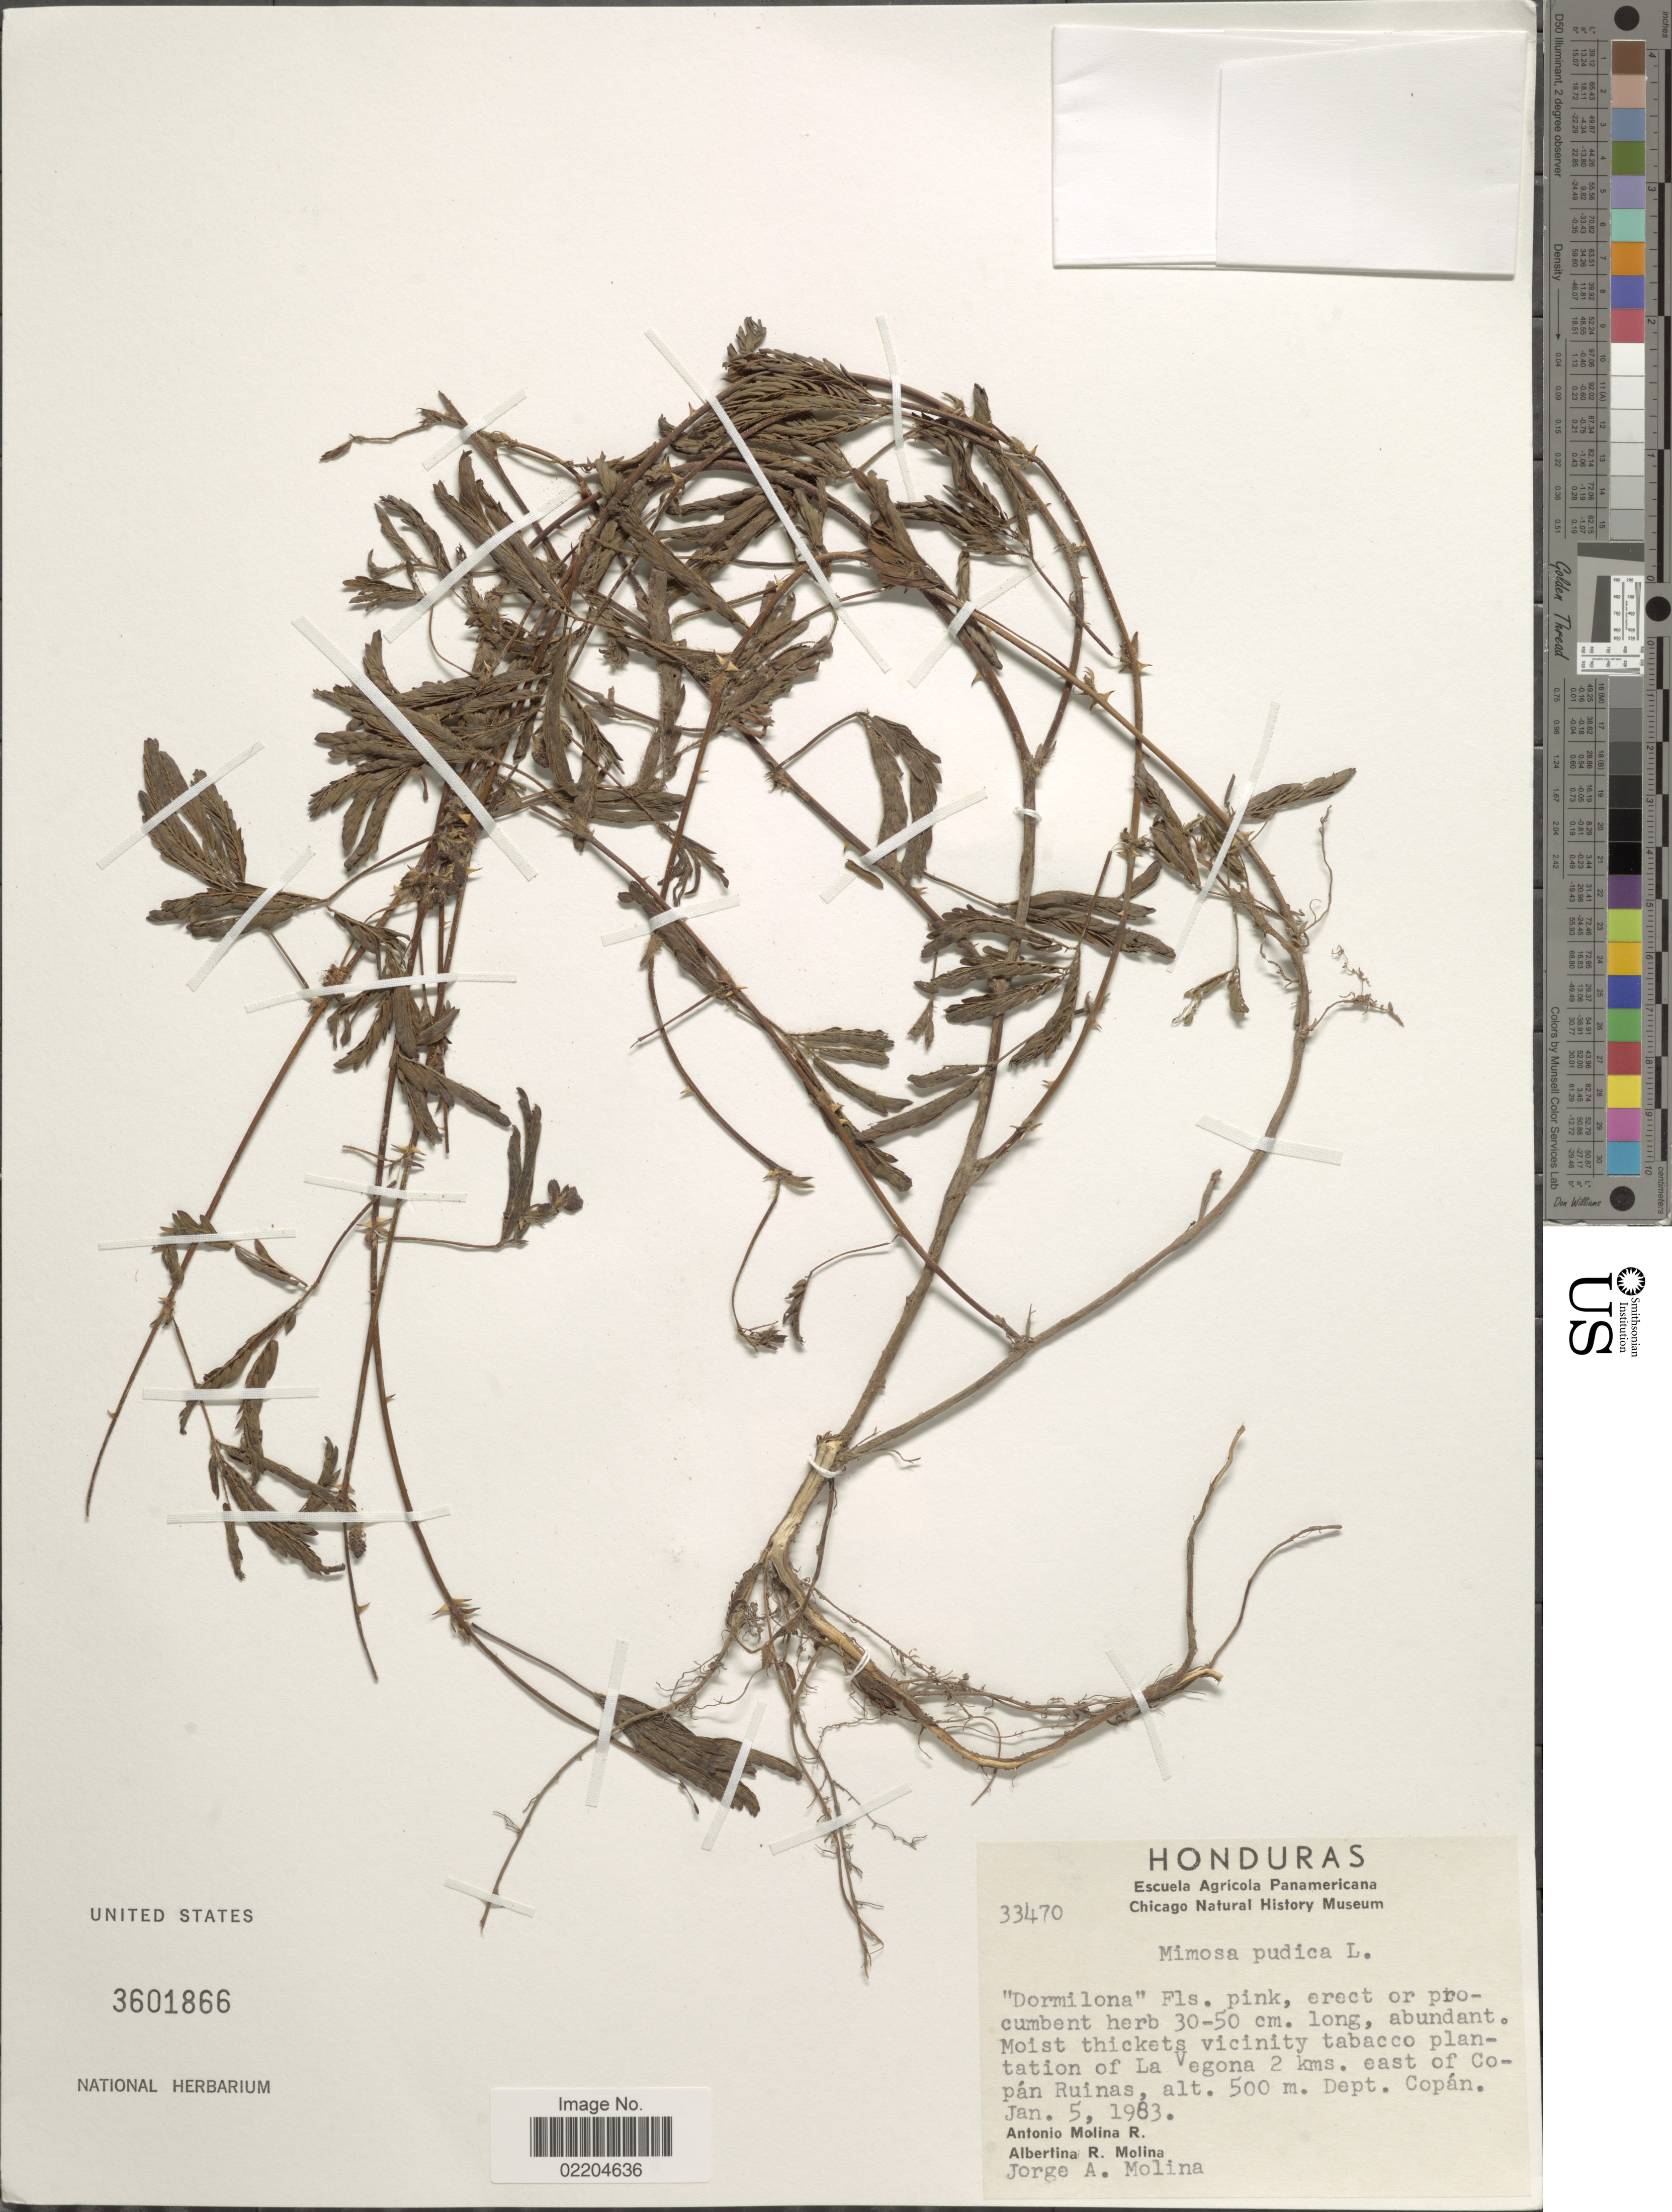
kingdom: Plantae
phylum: Tracheophyta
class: Magnoliopsida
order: Fabales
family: Fabaceae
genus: Mimosa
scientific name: Mimosa pudica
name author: L.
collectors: A. Molina R., A. R. Molina & J. A. Molina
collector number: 33470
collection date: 1983-01-05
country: Honduras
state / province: Copán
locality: In moist thickets vicinity tabaccp plantation La Vegona 2 kms east of Copan Ruinas. Dept. Copan.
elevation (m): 500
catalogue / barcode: US 3601866